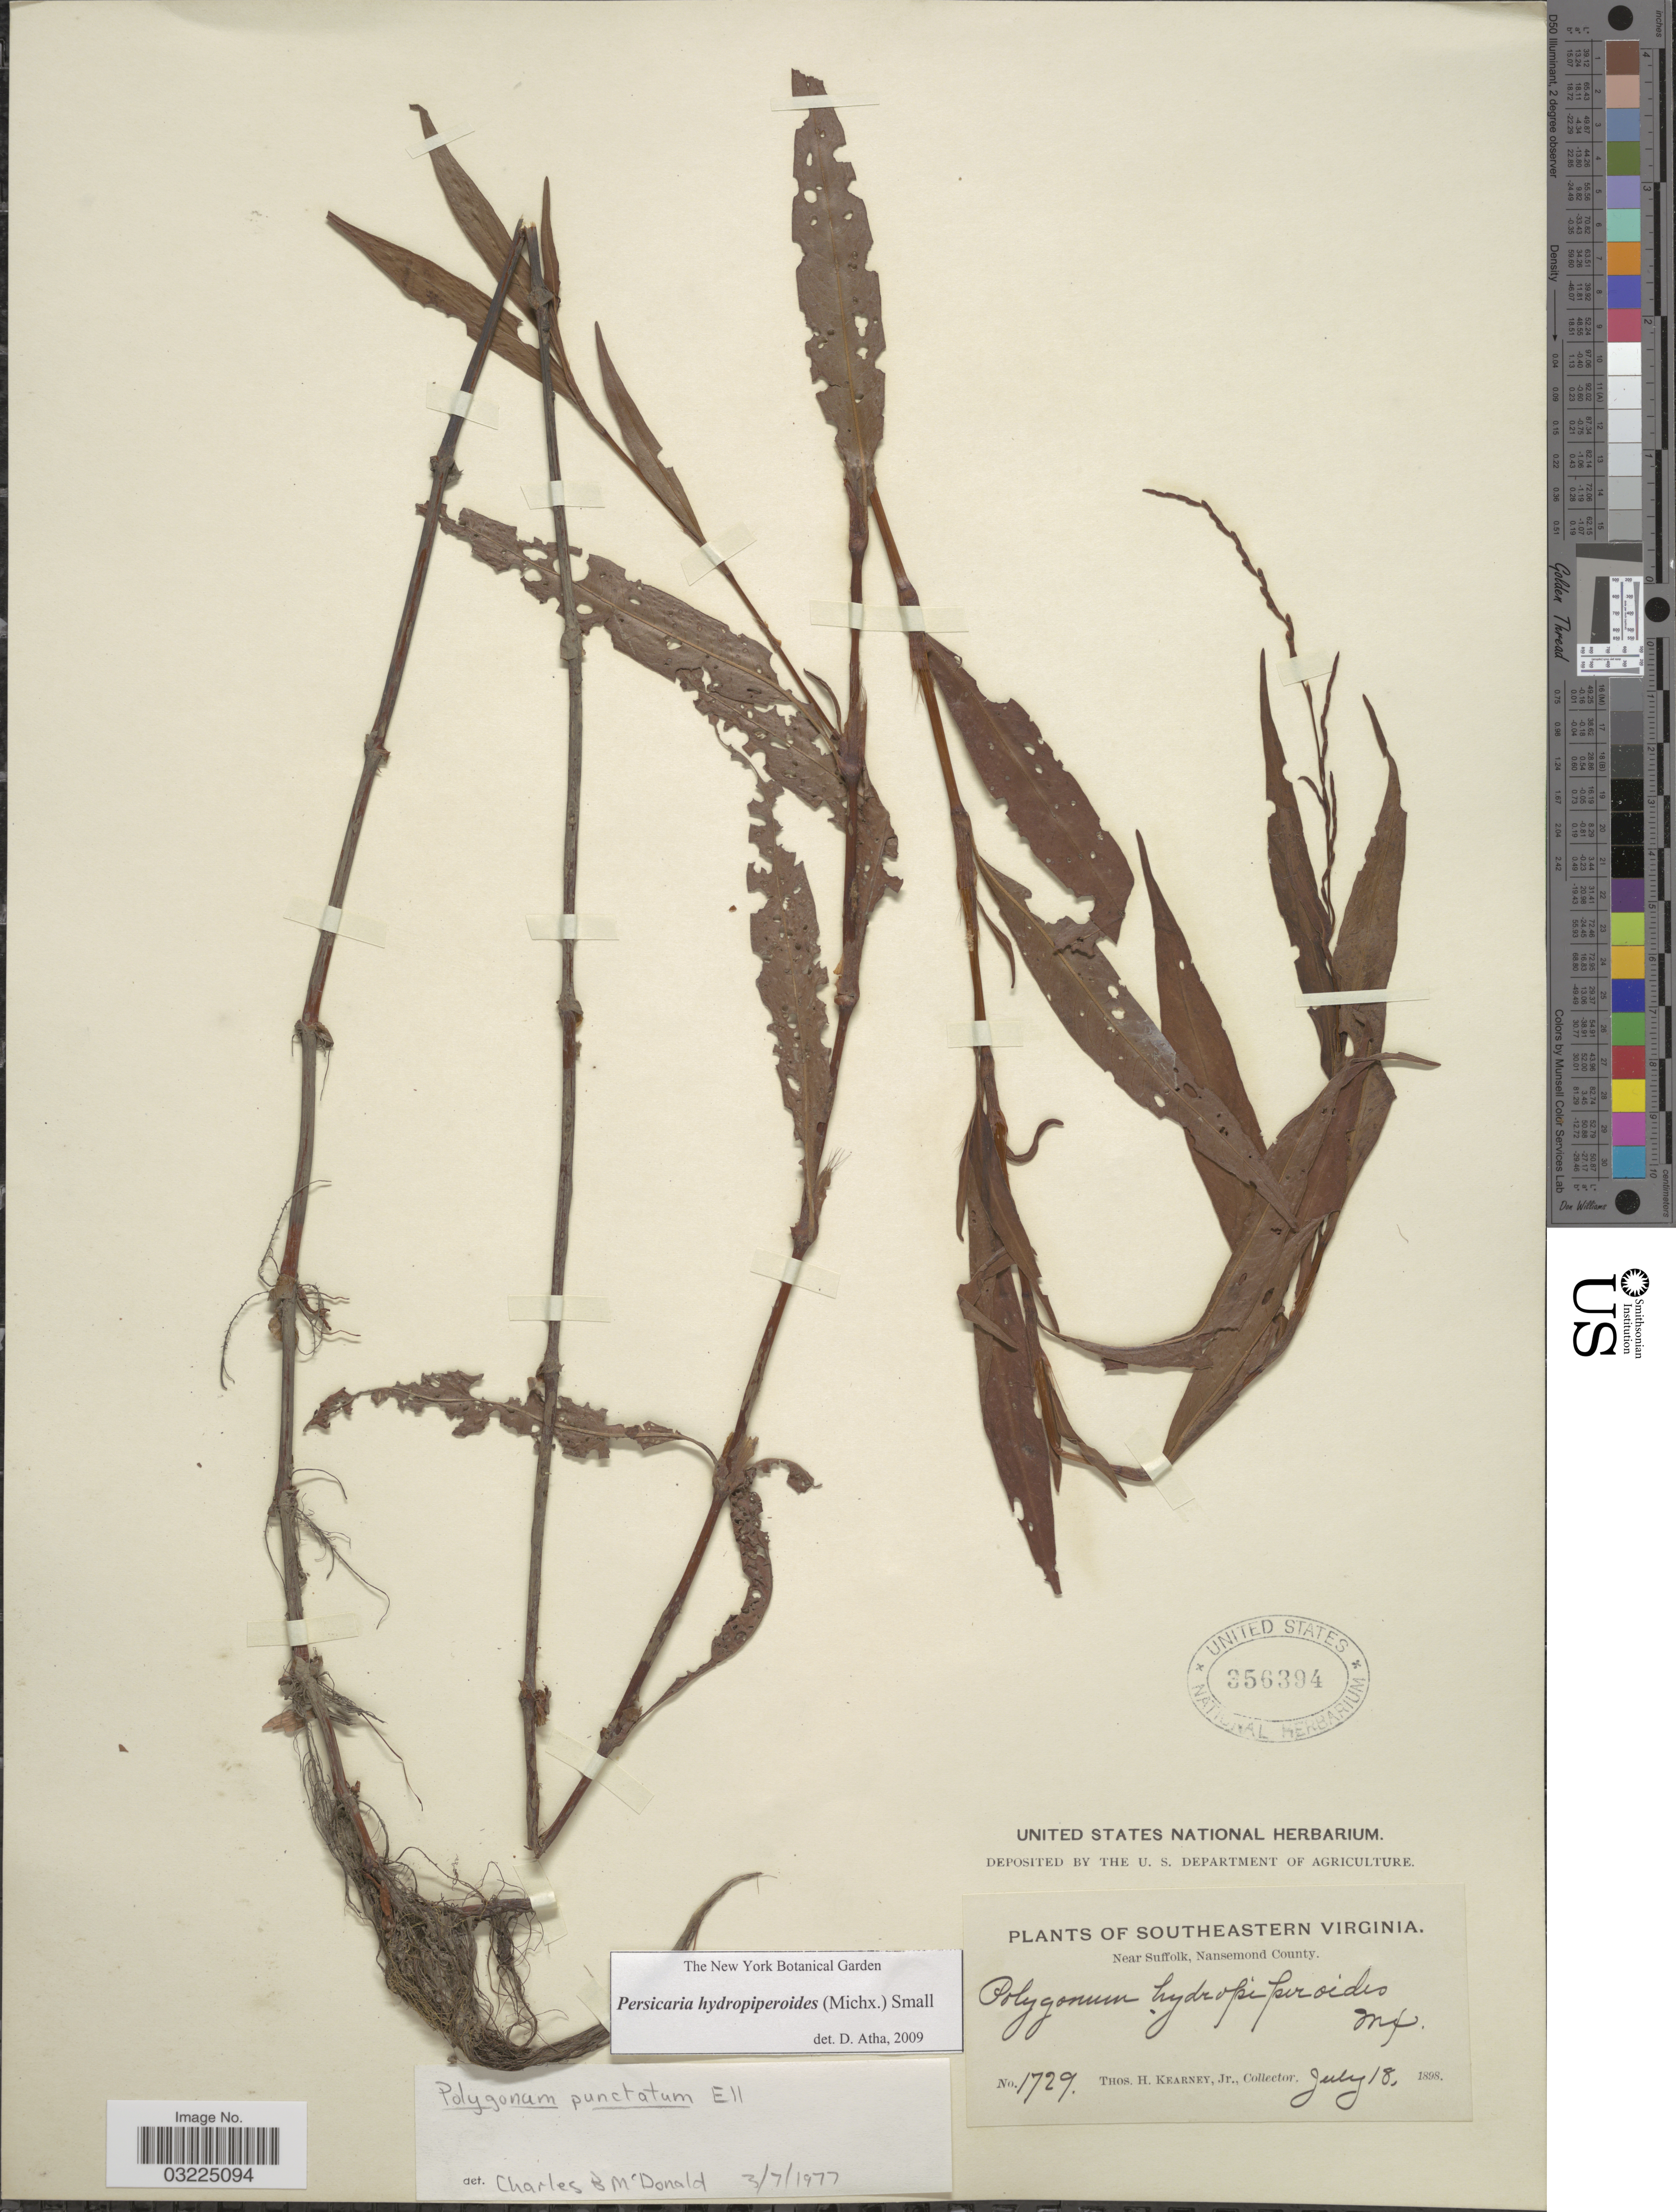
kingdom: Plantae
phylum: Tracheophyta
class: Magnoliopsida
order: Caryophyllales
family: Polygonaceae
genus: Persicaria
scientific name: Persicaria punctata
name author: (Elliott) Small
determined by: Atha, D. E.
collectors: T. H. Kearney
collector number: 1729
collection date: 1898-07-18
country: United States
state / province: Virginia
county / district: City of Suffolk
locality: Southeastern Virginia, Near Suffolk, Nansemond County.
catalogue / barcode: US 356394